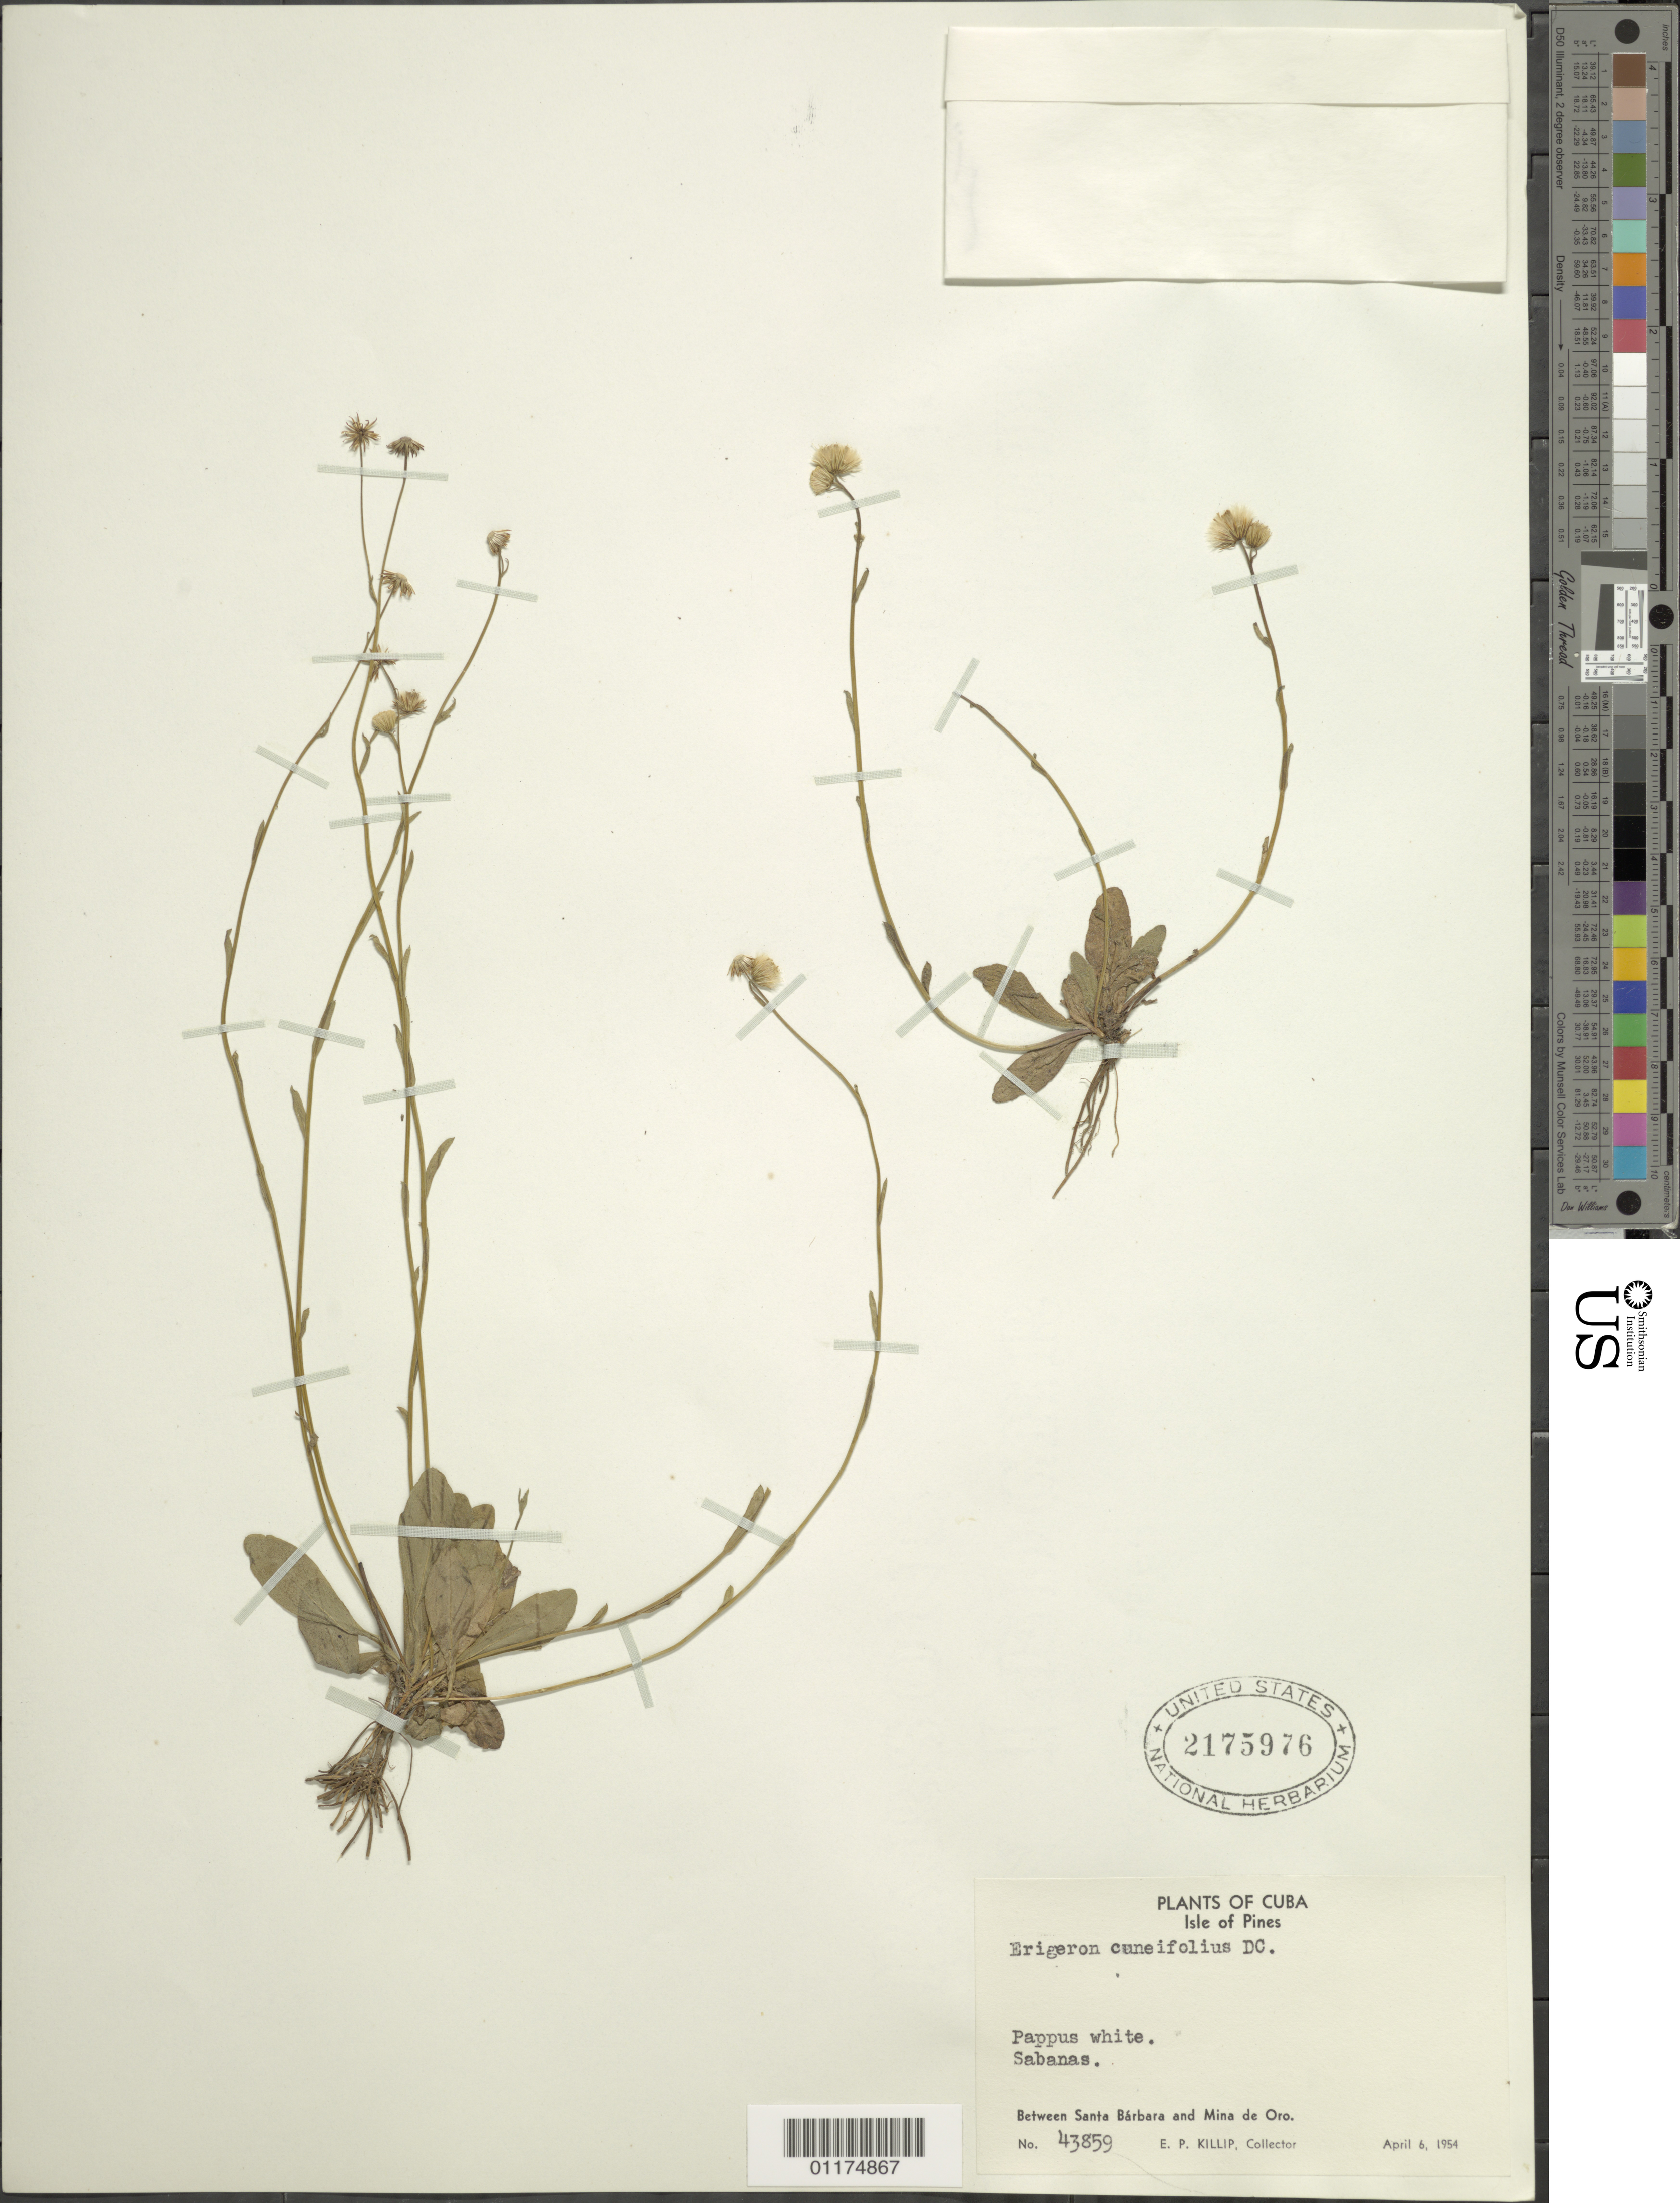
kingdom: Plantae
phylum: Tracheophyta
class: Magnoliopsida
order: Asterales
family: Asteraceae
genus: Erigeron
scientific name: Erigeron cuneifolius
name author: DC.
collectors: E. P. Killip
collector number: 43859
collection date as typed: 06 Apr 1954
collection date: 1954-04-06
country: Cuba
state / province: Isla de la Juventud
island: Isla de la Juventud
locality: Between Santa Barbara and Mina de Oro. Sabanas.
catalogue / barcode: US 2175976